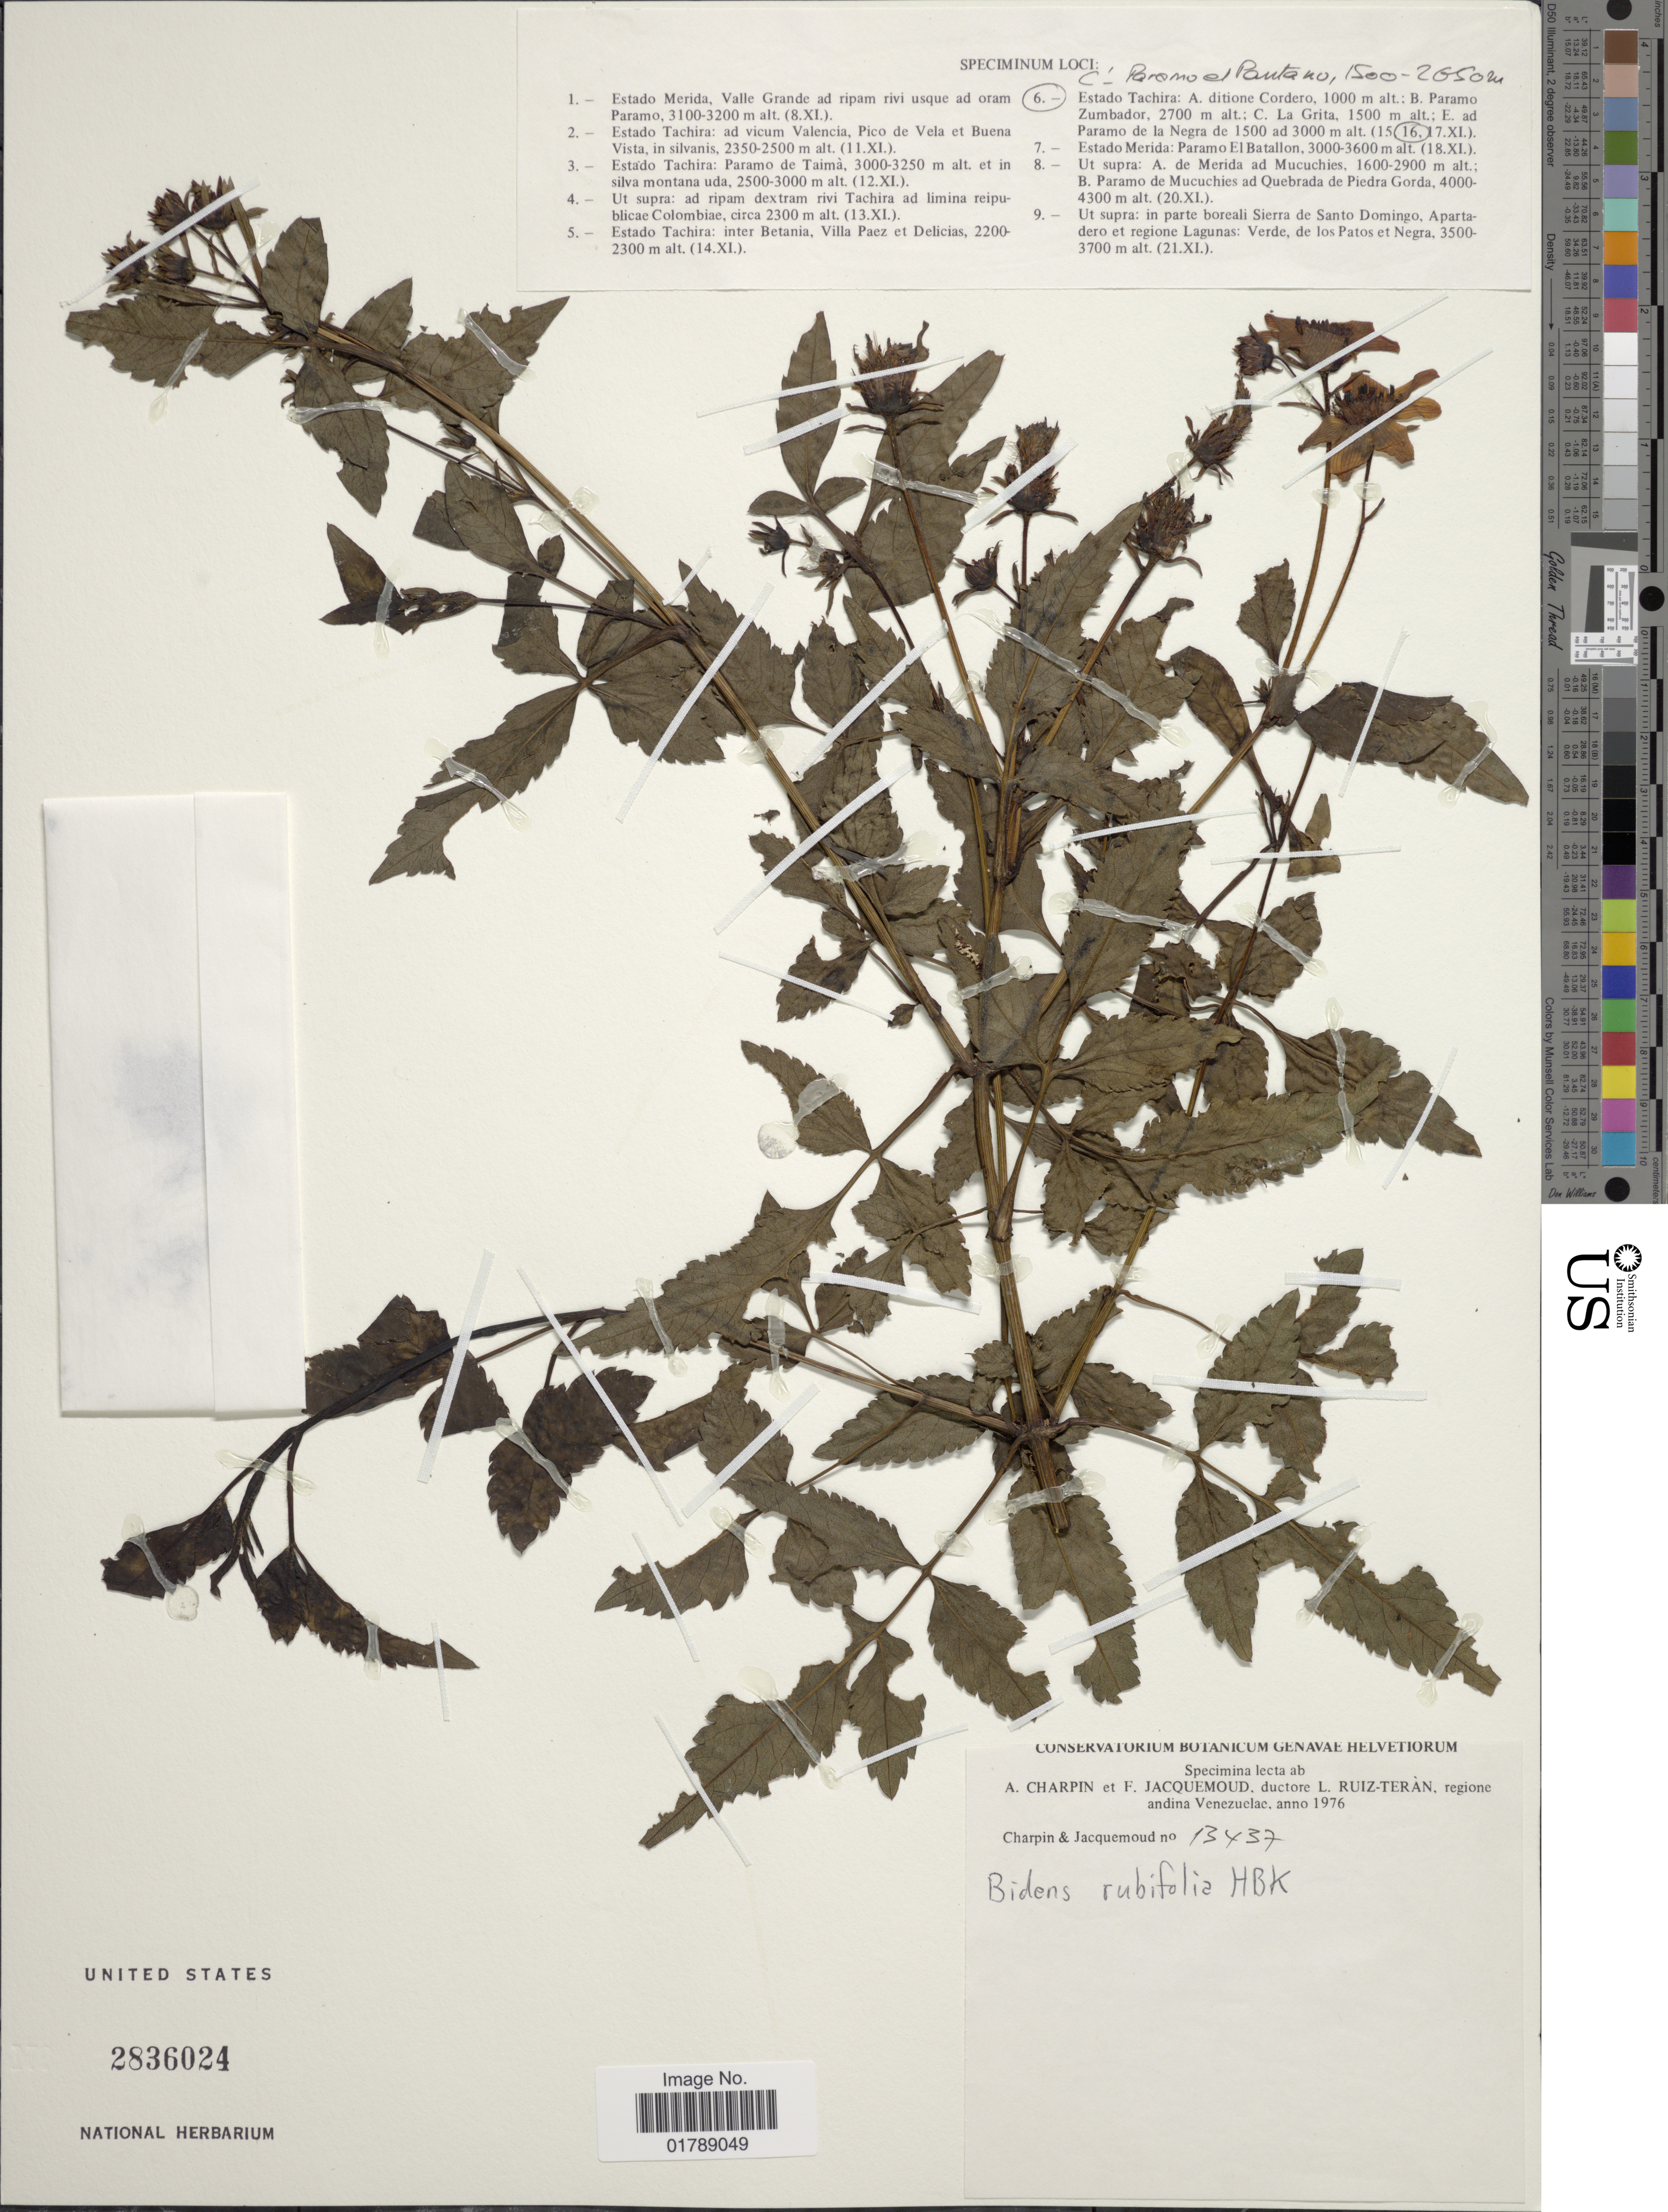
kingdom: Plantae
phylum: Tracheophyta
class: Magnoliopsida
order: Asterales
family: Asteraceae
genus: Bidens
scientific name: Bidens rubifolia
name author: Kunth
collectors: A. Charpin & F. Jacquemoud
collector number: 13437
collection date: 1976-11-16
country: Venezuela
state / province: Tachira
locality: Paramo el Pantano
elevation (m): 1500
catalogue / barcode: US 2836024